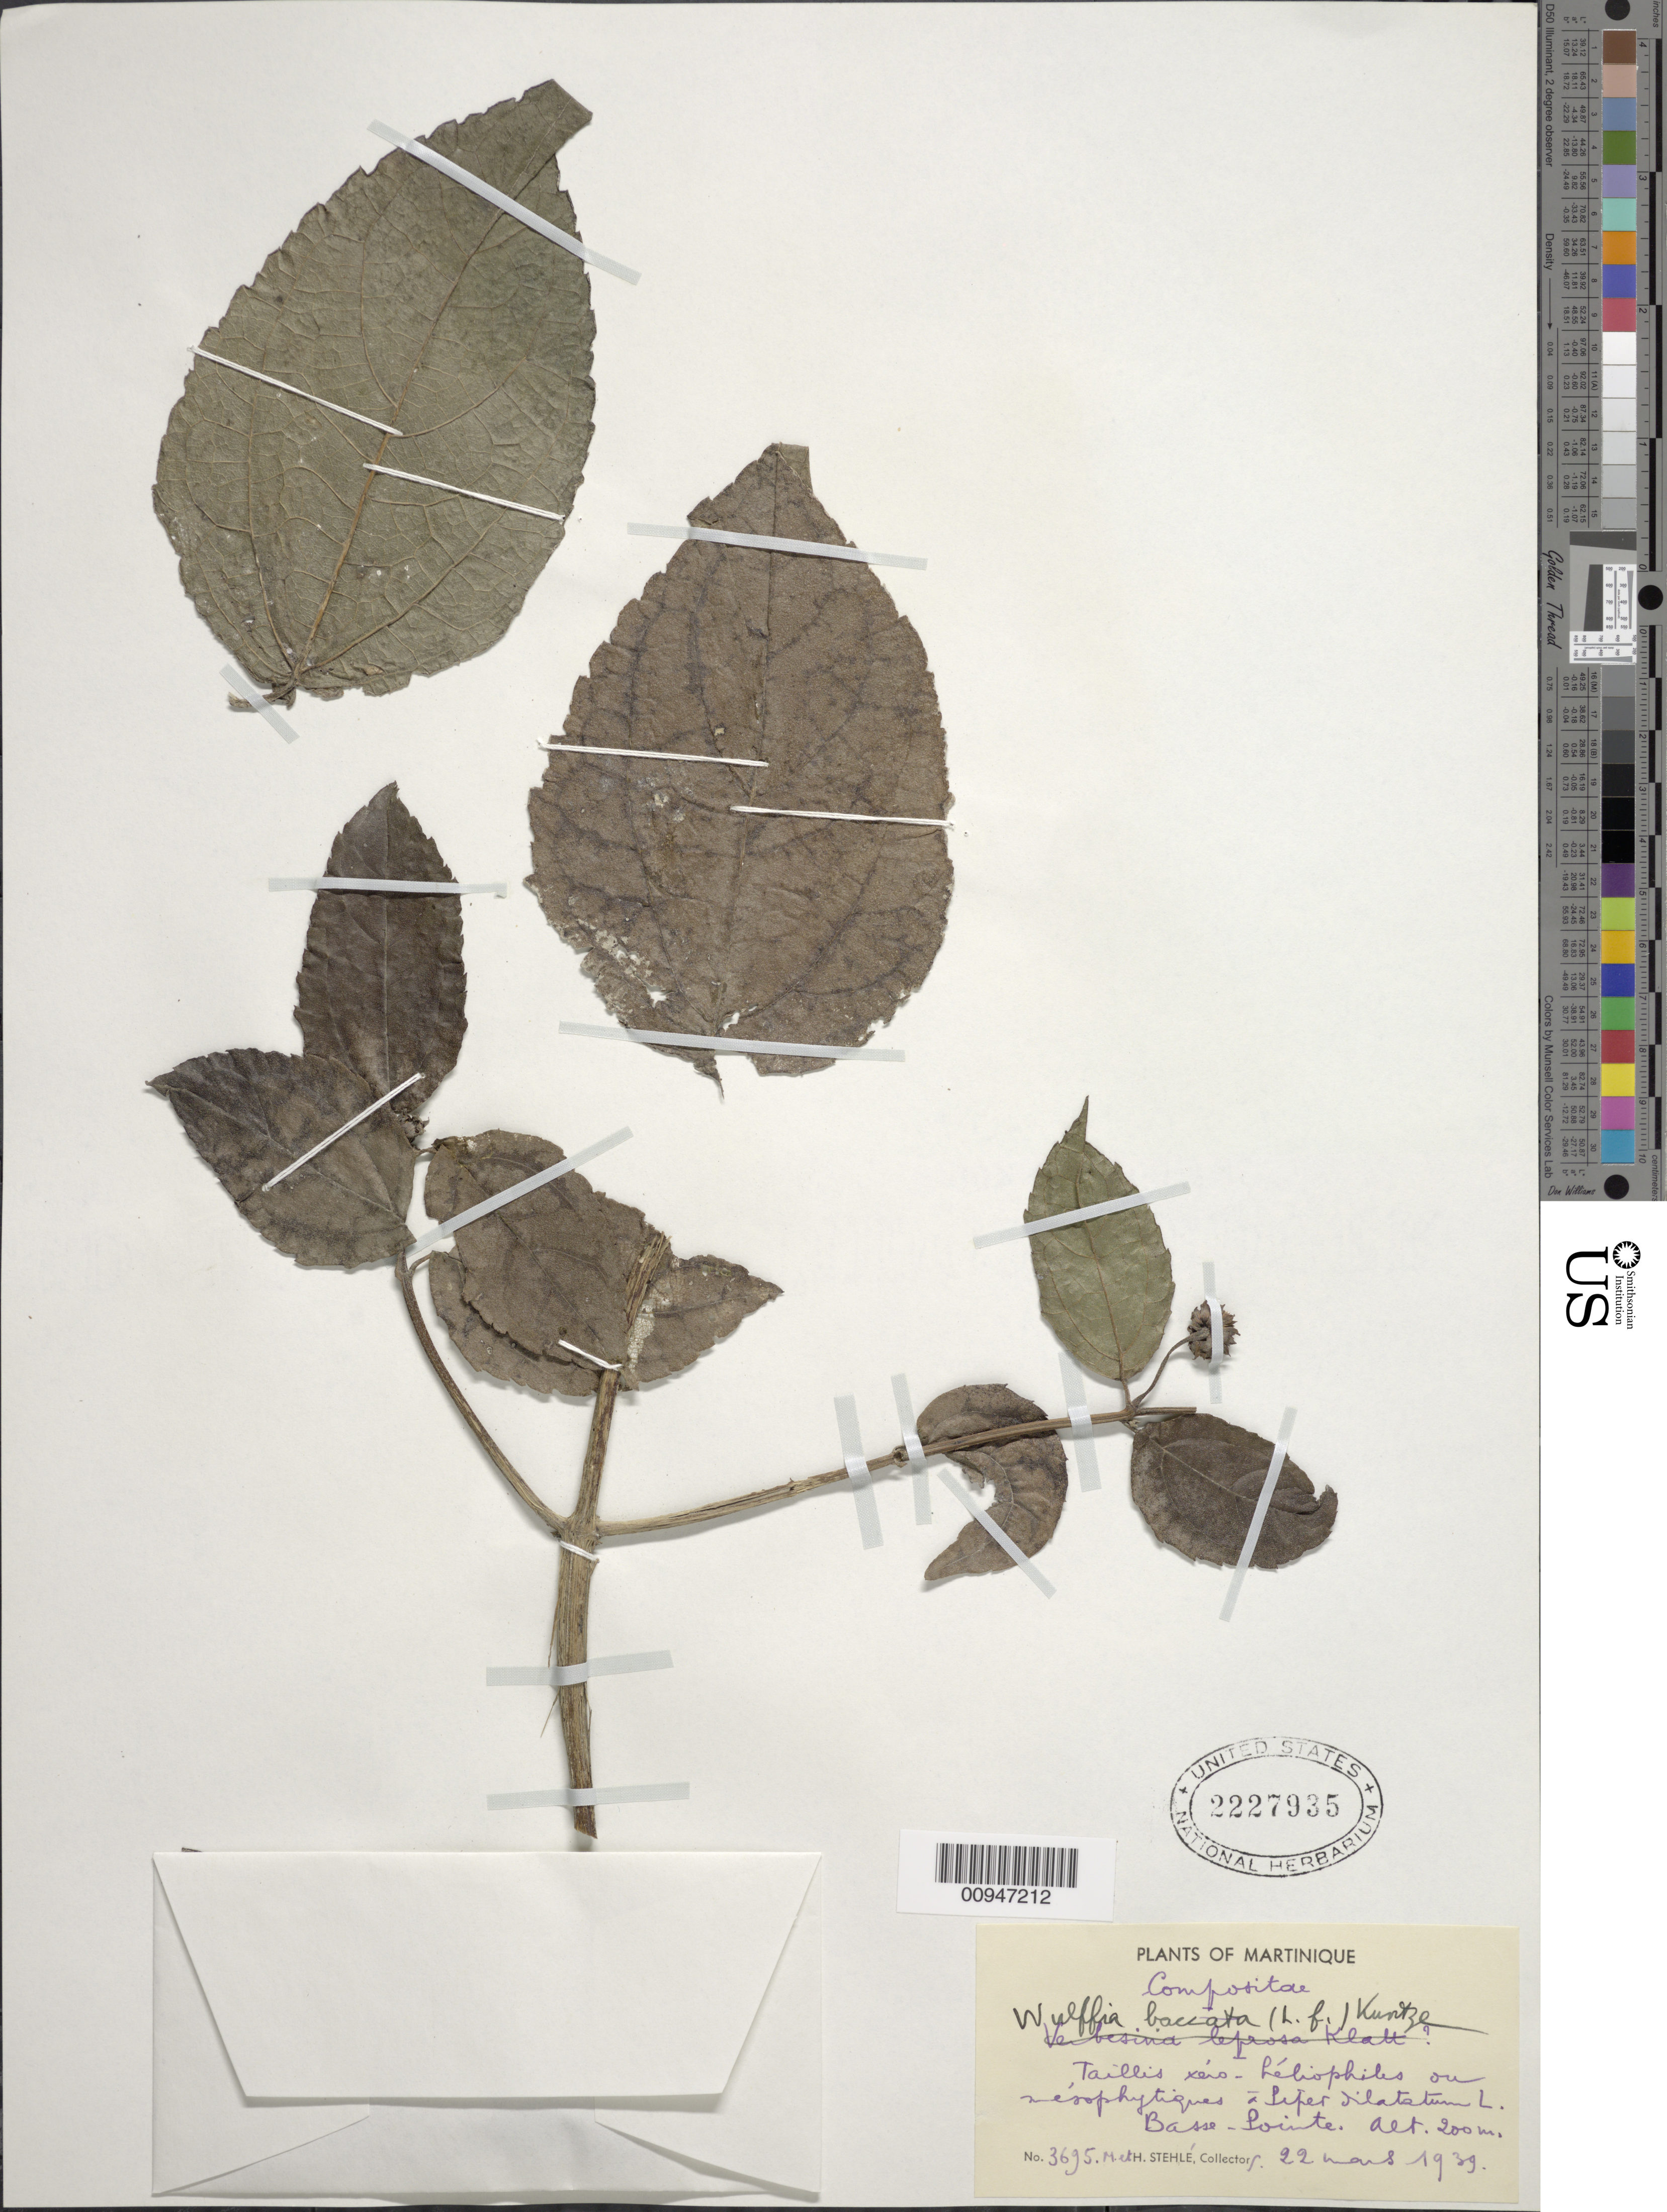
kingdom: Plantae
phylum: Tracheophyta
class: Magnoliopsida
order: Asterales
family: Asteraceae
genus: Wulffia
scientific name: Wulffia baccata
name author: (L. f.) Kuntze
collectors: H. Stehlé & M. Stehlé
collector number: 3695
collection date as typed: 22 Mar 1939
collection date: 1939-03-22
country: Martinique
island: Martinique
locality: Basse Pointe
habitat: Taillis xers - héliophiles ou mésophytiques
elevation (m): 200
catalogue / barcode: US 2227935